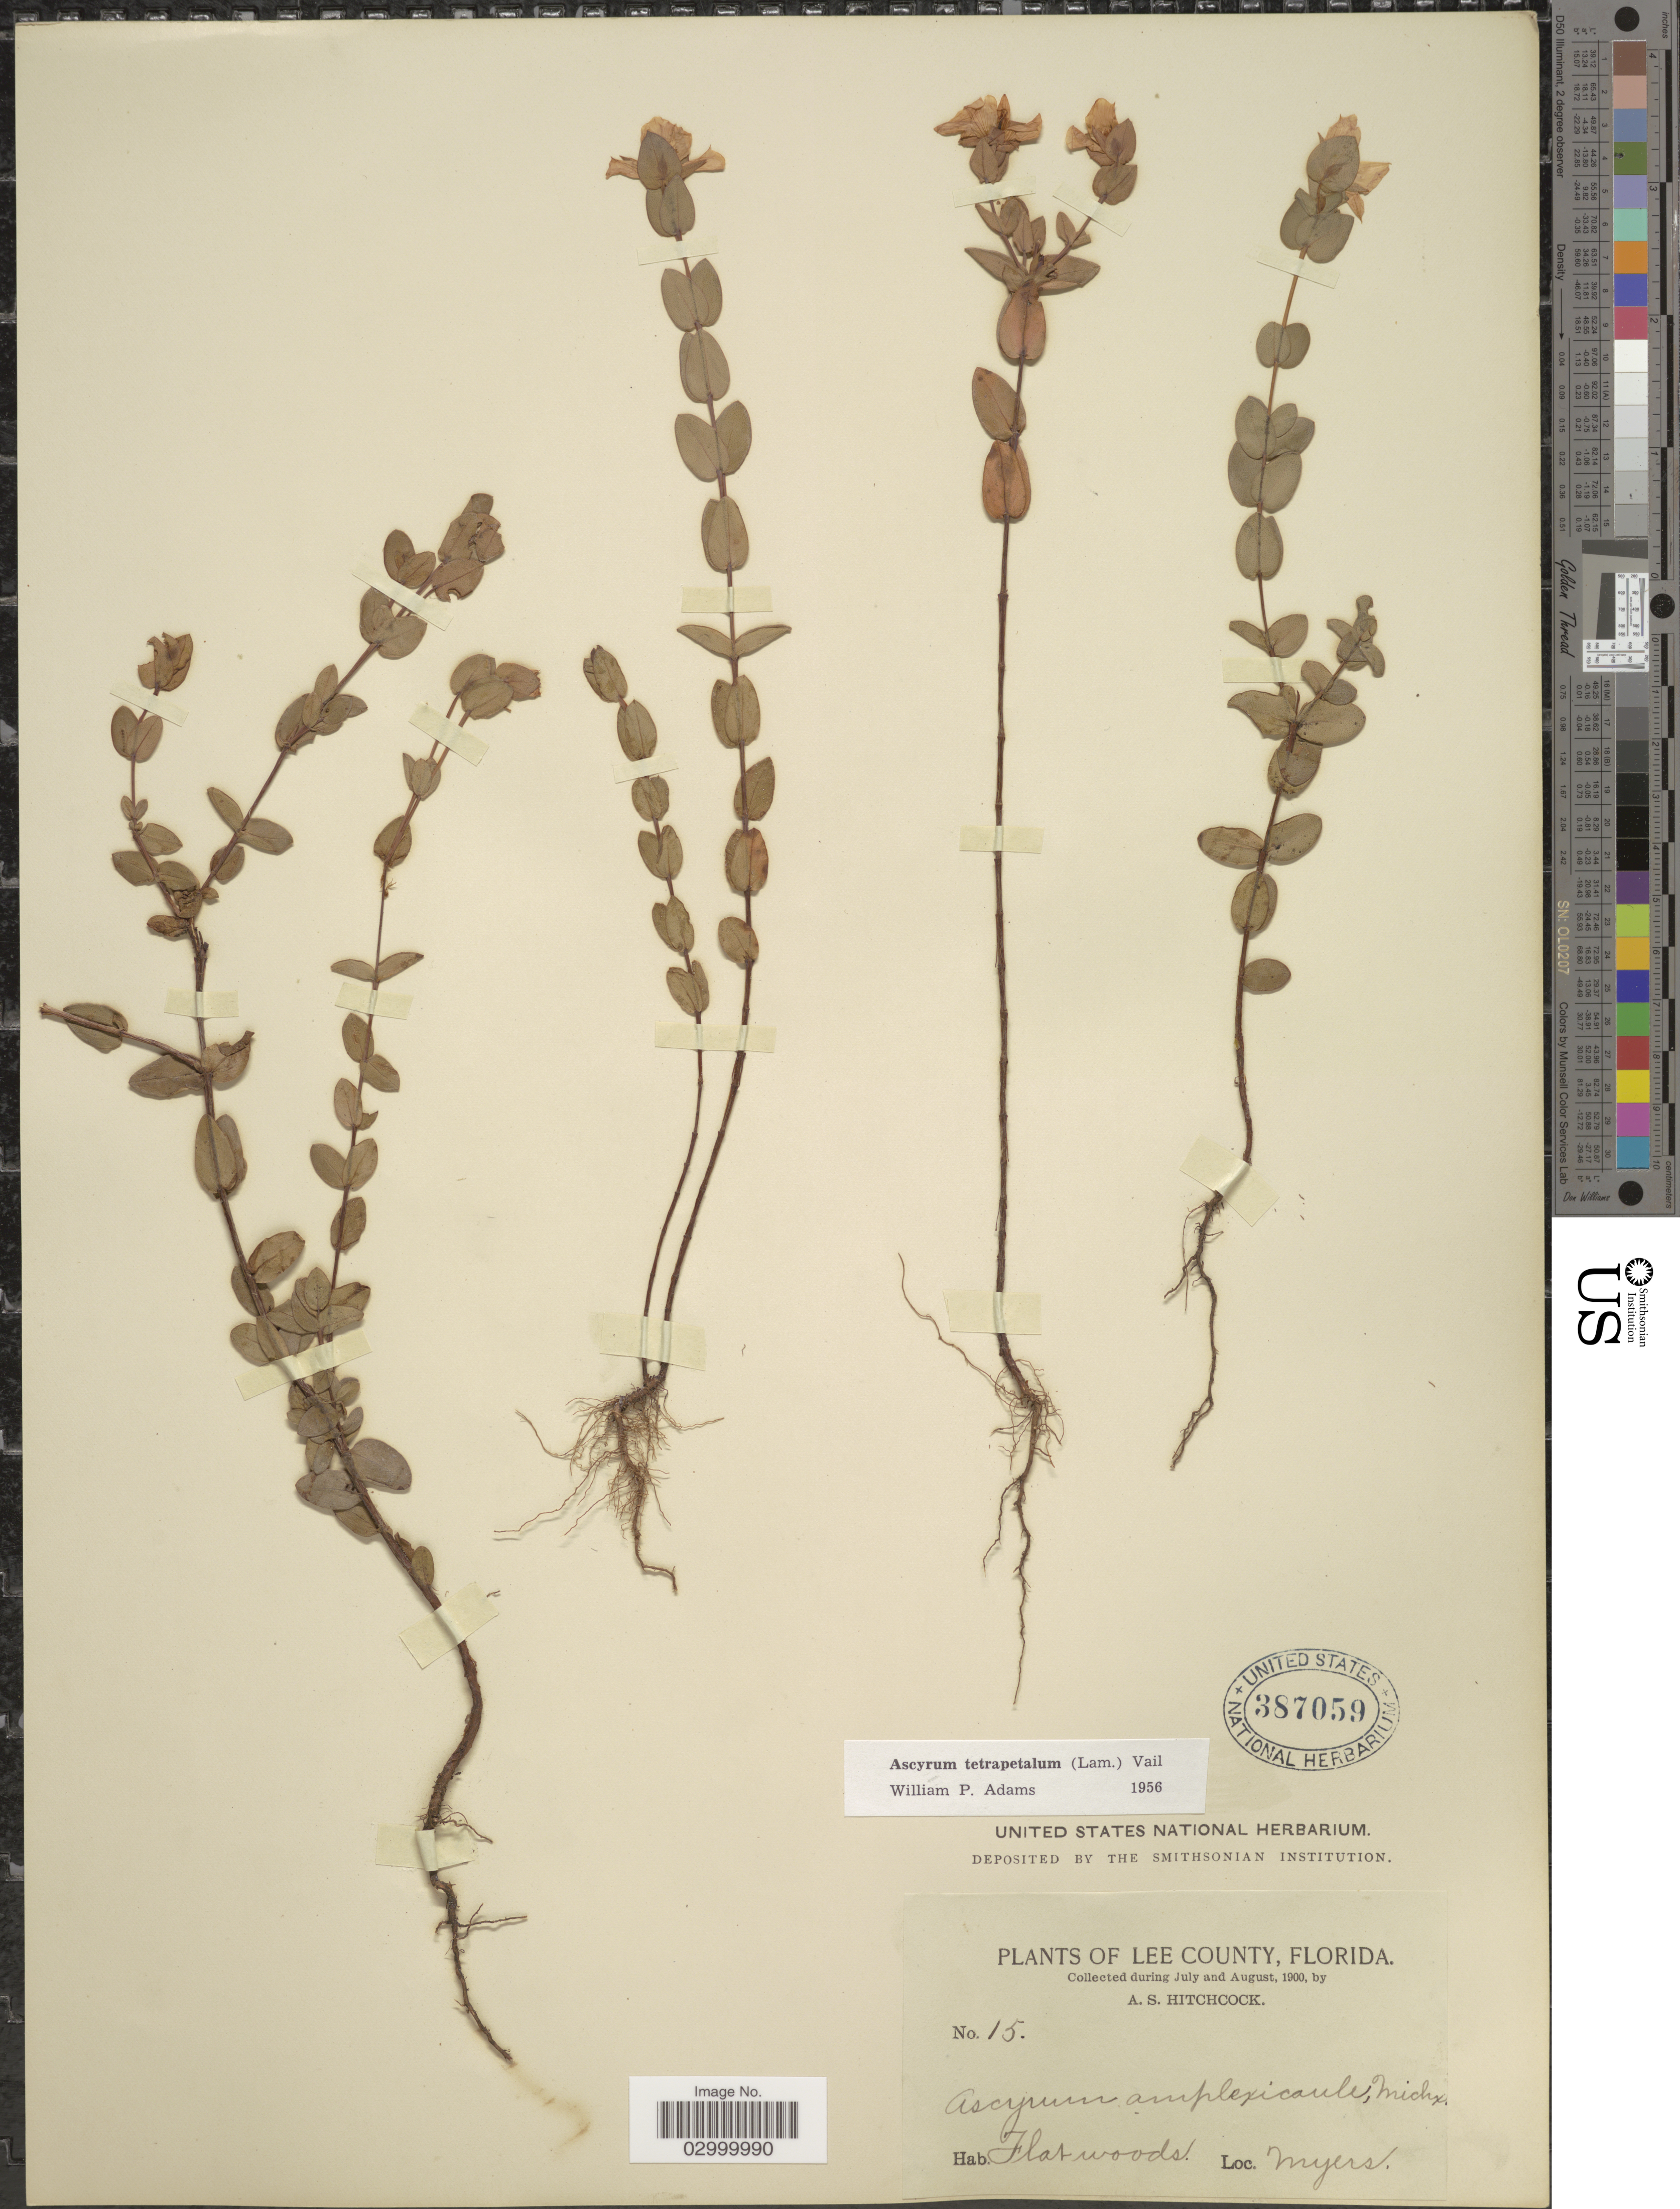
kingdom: Plantae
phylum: Tracheophyta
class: Magnoliopsida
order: Malpighiales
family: Hypericaceae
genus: Hypericum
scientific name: Hypericum tetrapetalum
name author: Lam.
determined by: Strong, Mark T., (BOT), Smithsonian Institution - National Museum of Natural History (UNITED STATES)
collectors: A. S. Hitchcock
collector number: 15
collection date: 1900-07/1900-08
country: United States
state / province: Florida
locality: Lee County. Flatwoods. Myers.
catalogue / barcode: US 387059